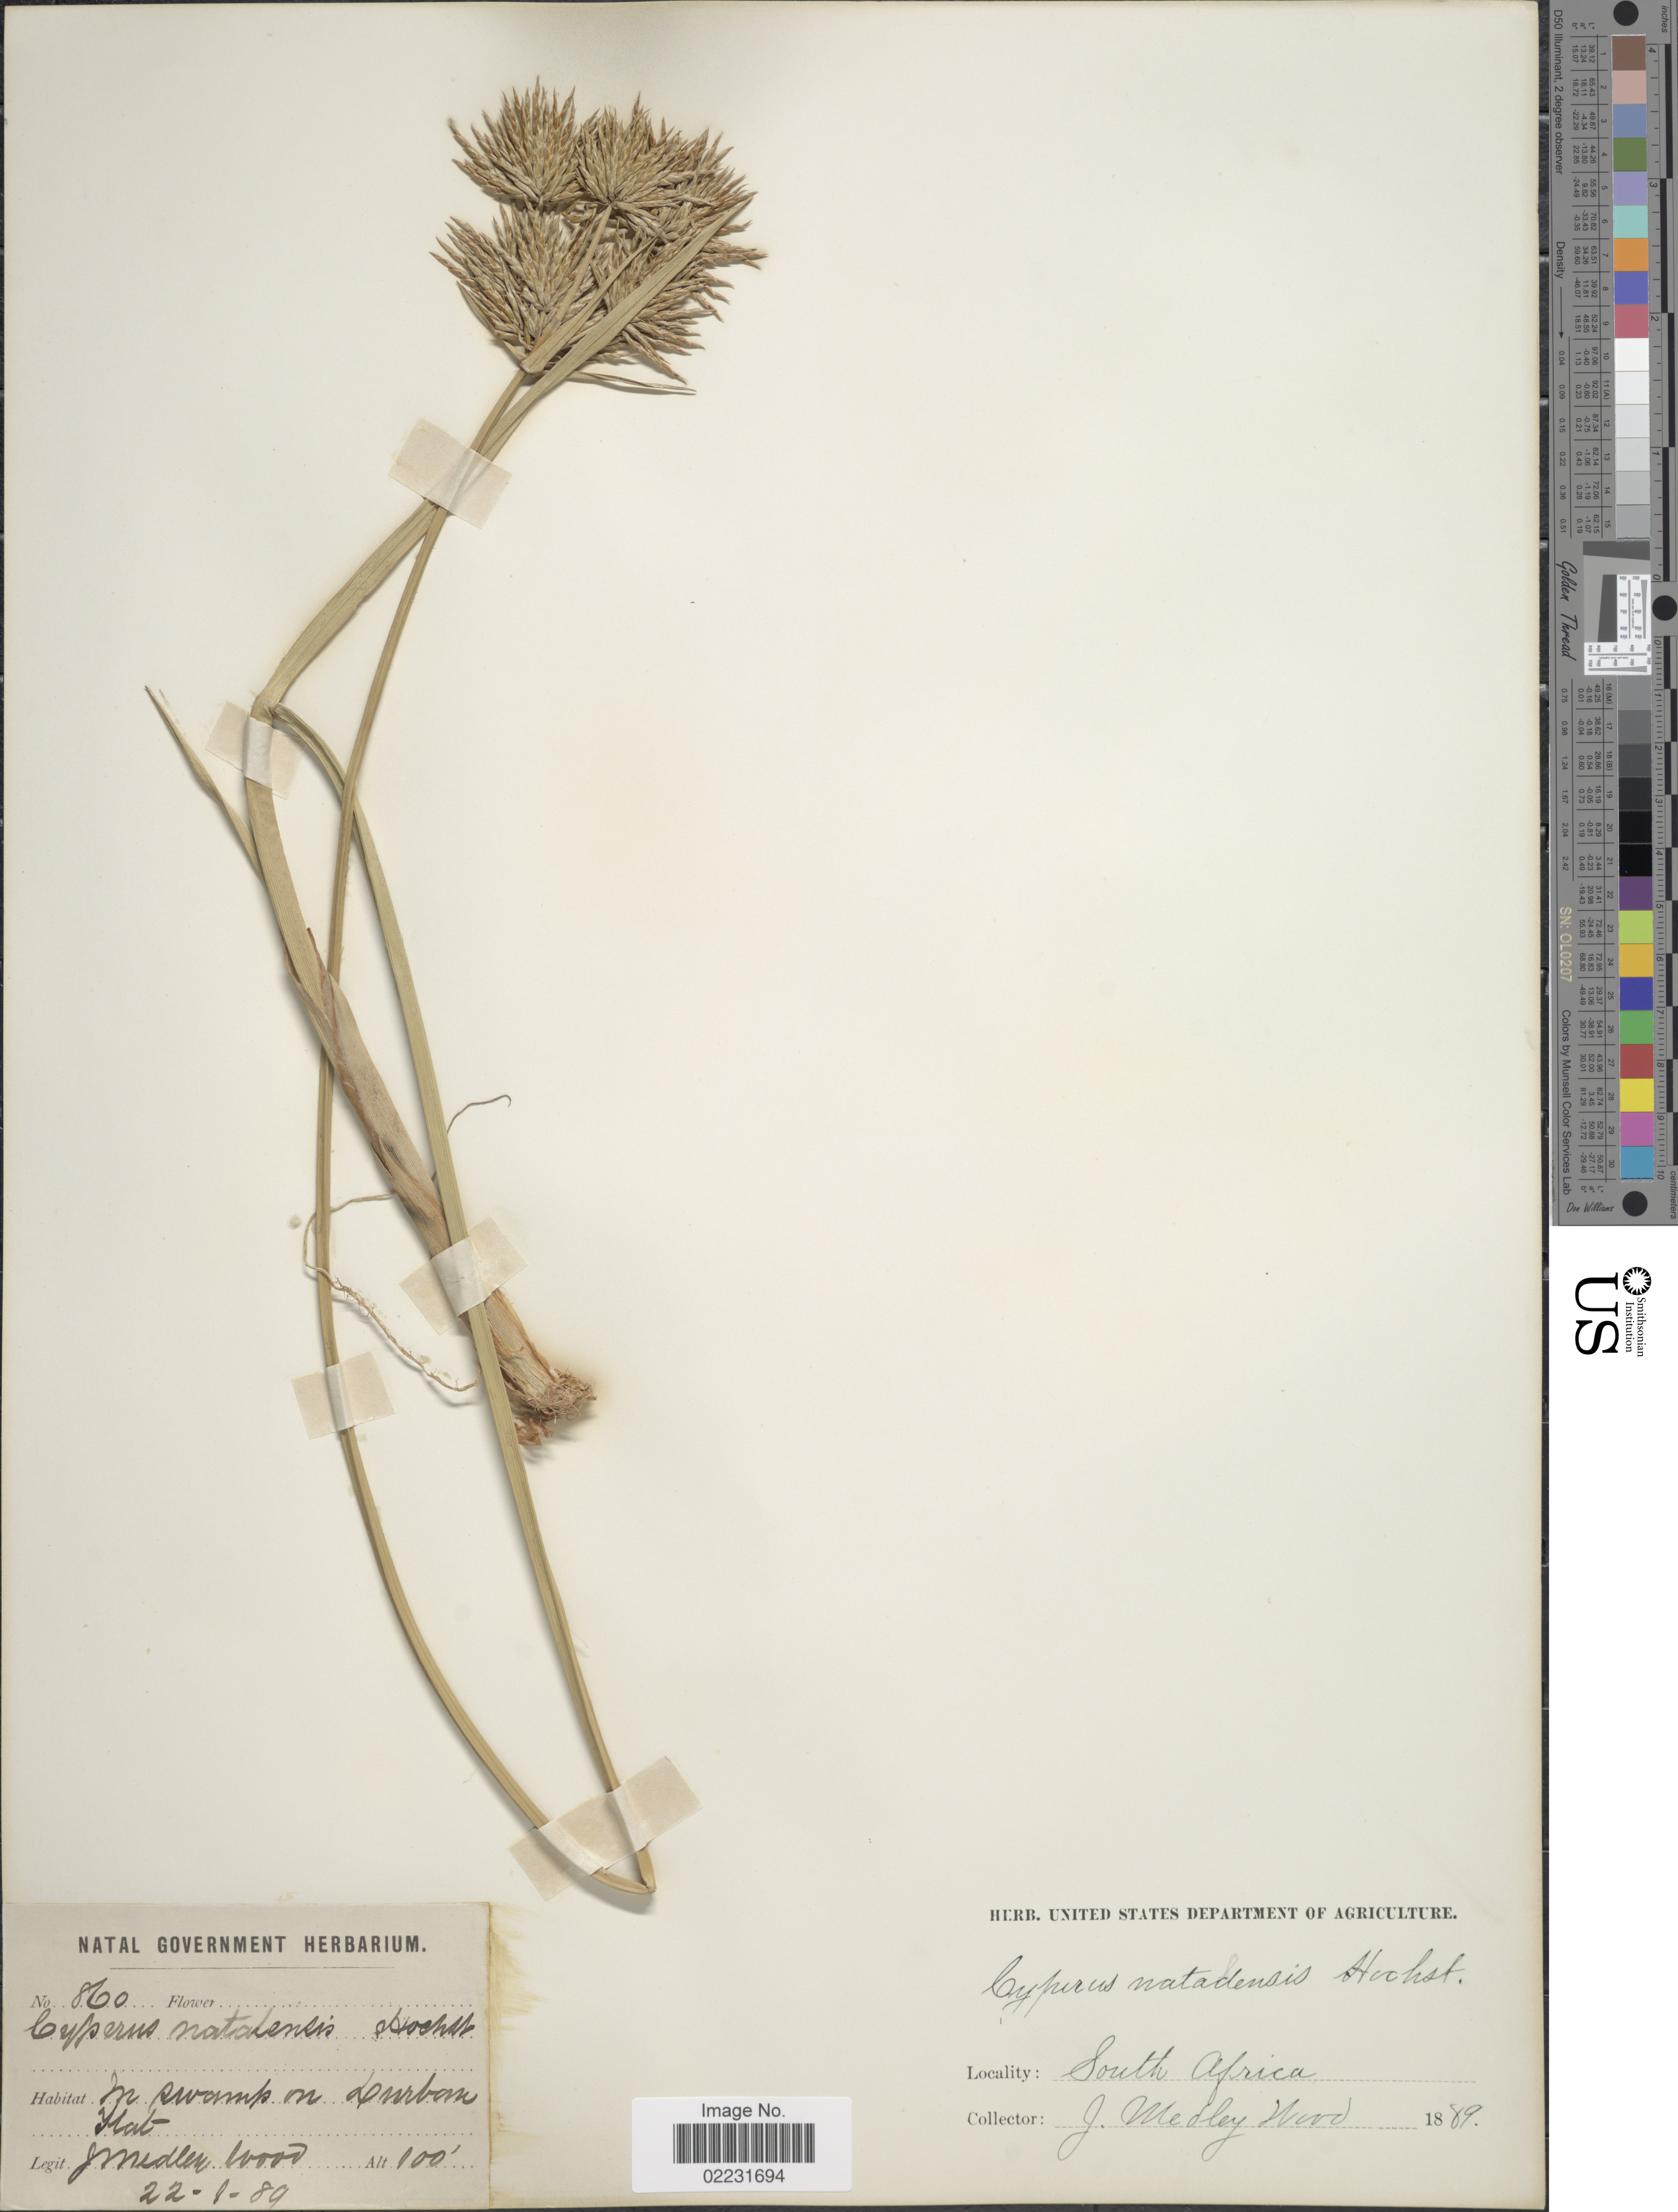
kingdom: Plantae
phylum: Tracheophyta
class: Liliopsida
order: Poales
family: Cyperaceae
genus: Cyperus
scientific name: Cyperus natalensis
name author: Hochst. ex C. Krauss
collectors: J. Medley Wood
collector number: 860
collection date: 1889-08-22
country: South Africa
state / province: KwaZulu-Natal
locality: Durban, Nat.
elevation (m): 30